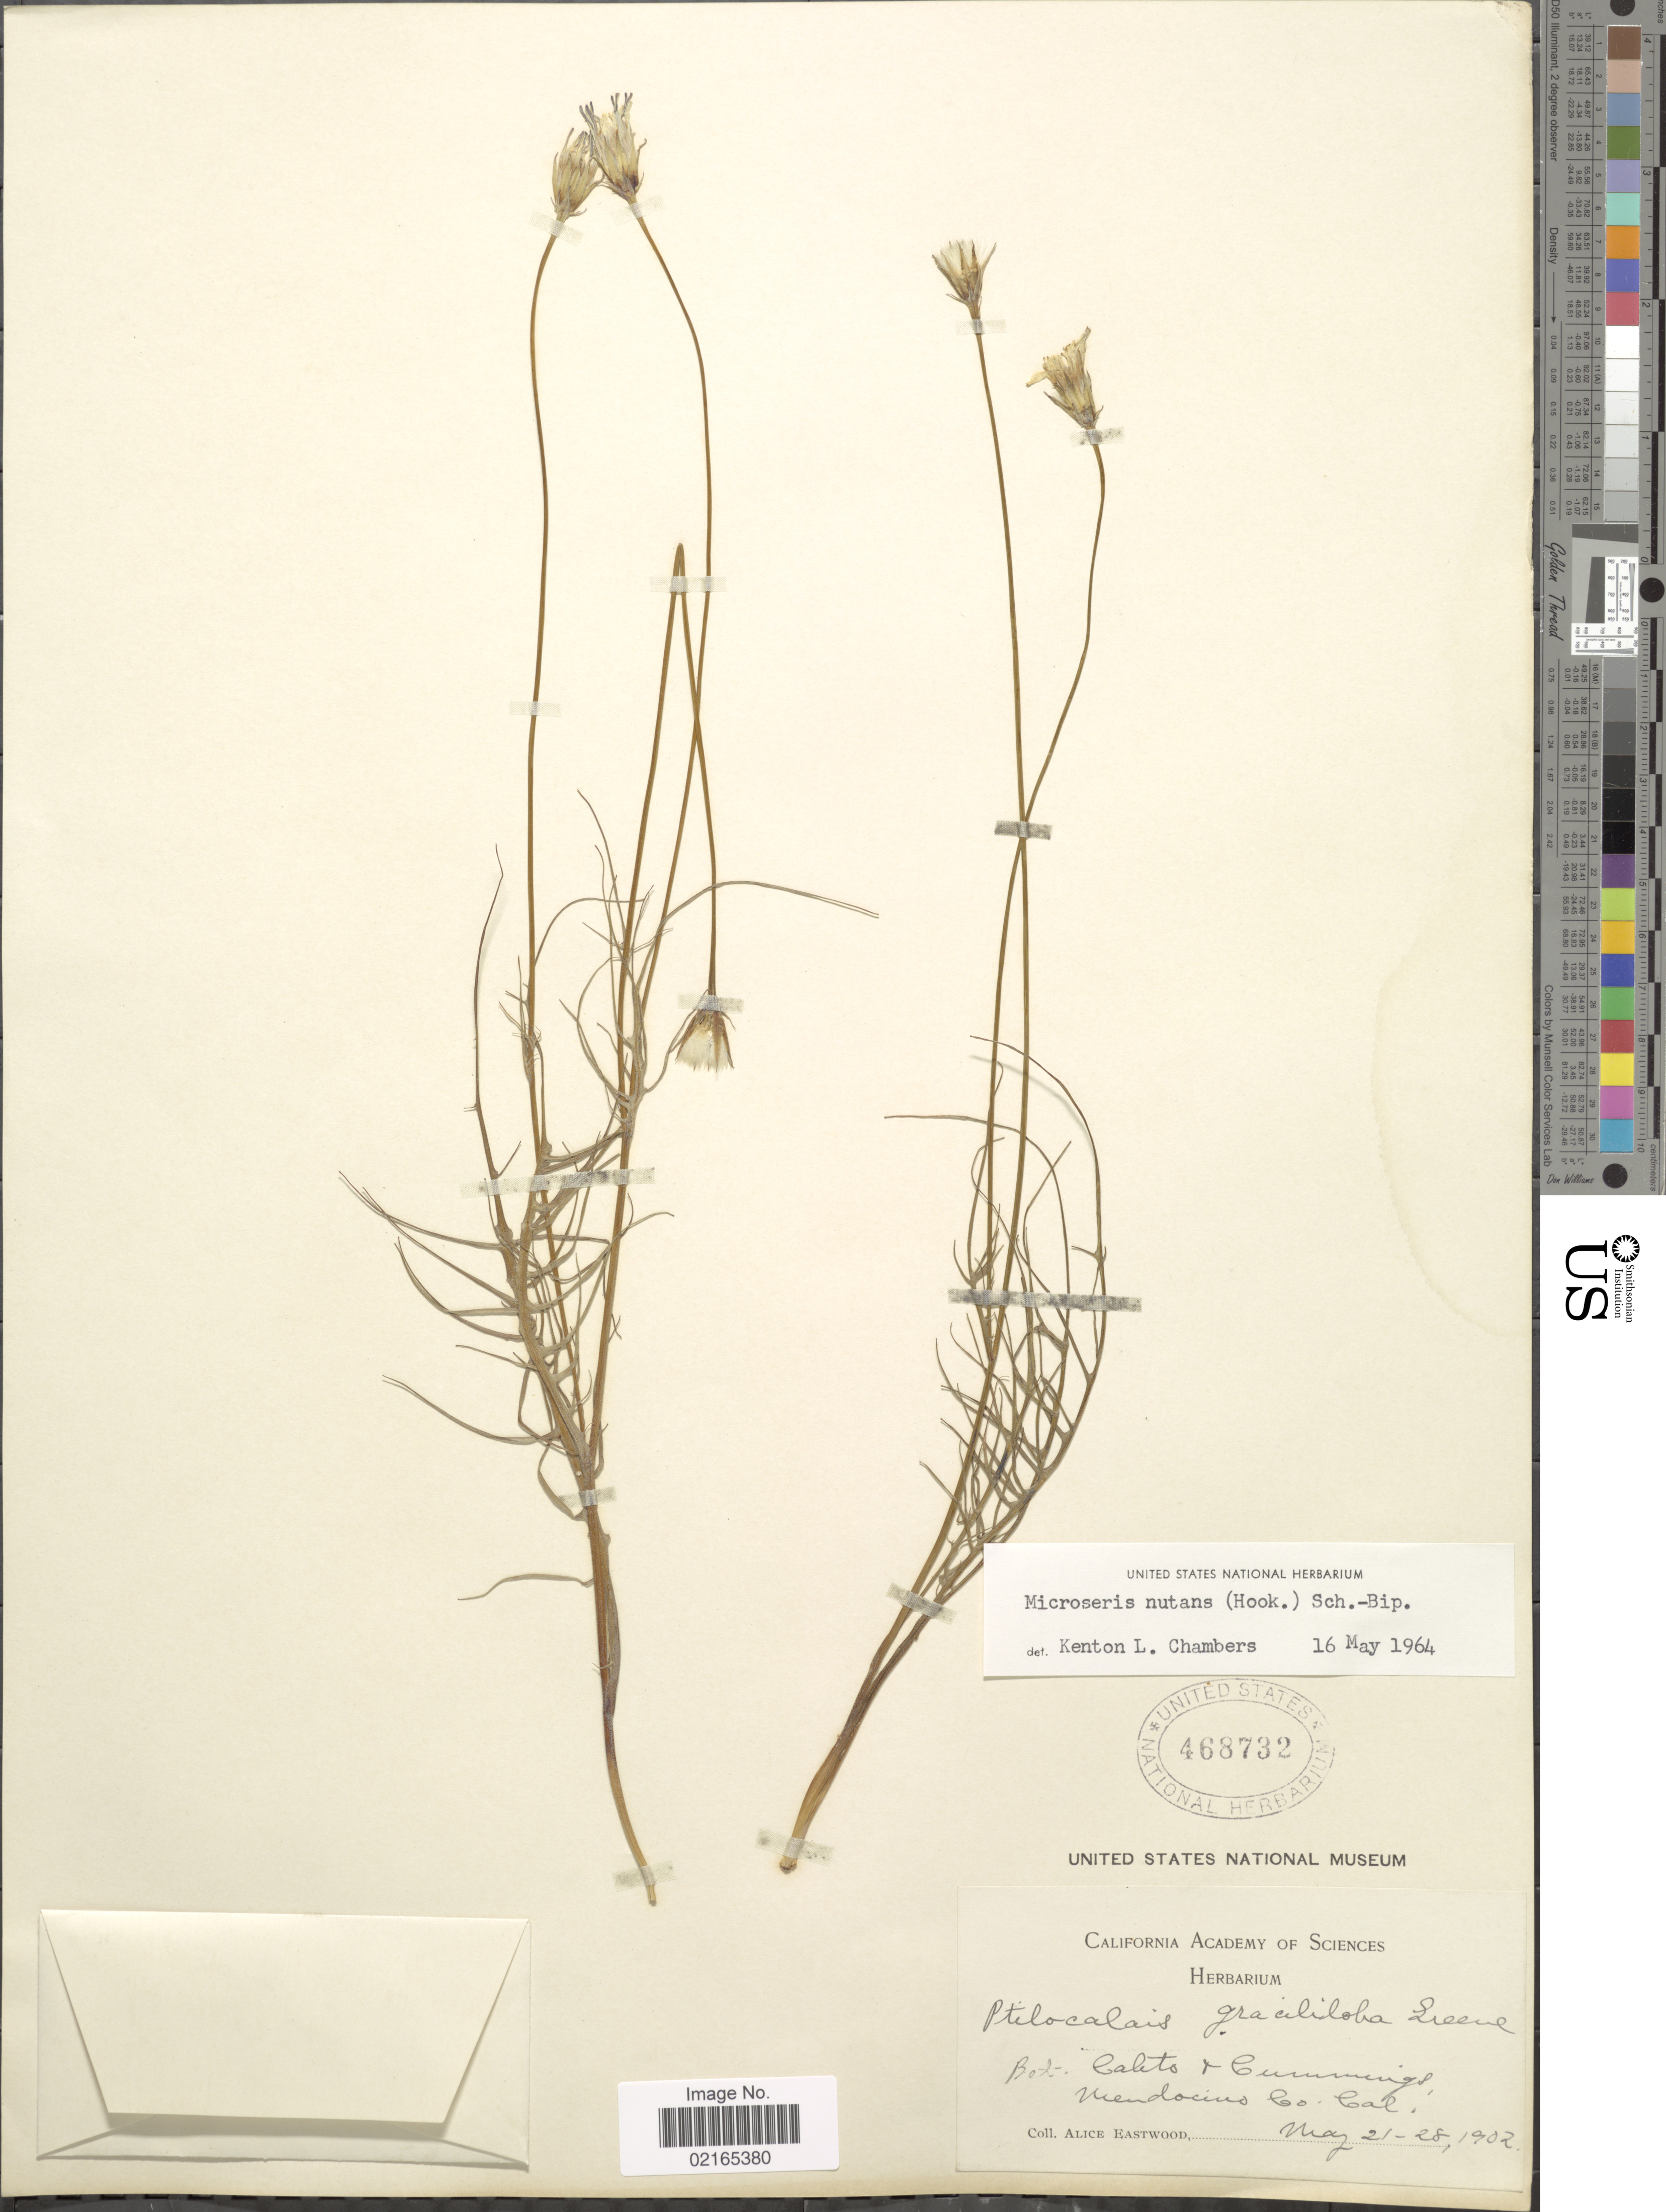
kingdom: Plantae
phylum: Tracheophyta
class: Magnoliopsida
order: Asterales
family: Asteraceae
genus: Microseris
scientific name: Microseris nutans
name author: (Hook.) Sch. Bip.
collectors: A. Eastwood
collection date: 1902-05-21/1902-05-28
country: United States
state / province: California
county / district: Mendocino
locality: Bet. Caleto + Cummings, Mendocino Co.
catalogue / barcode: US 468732